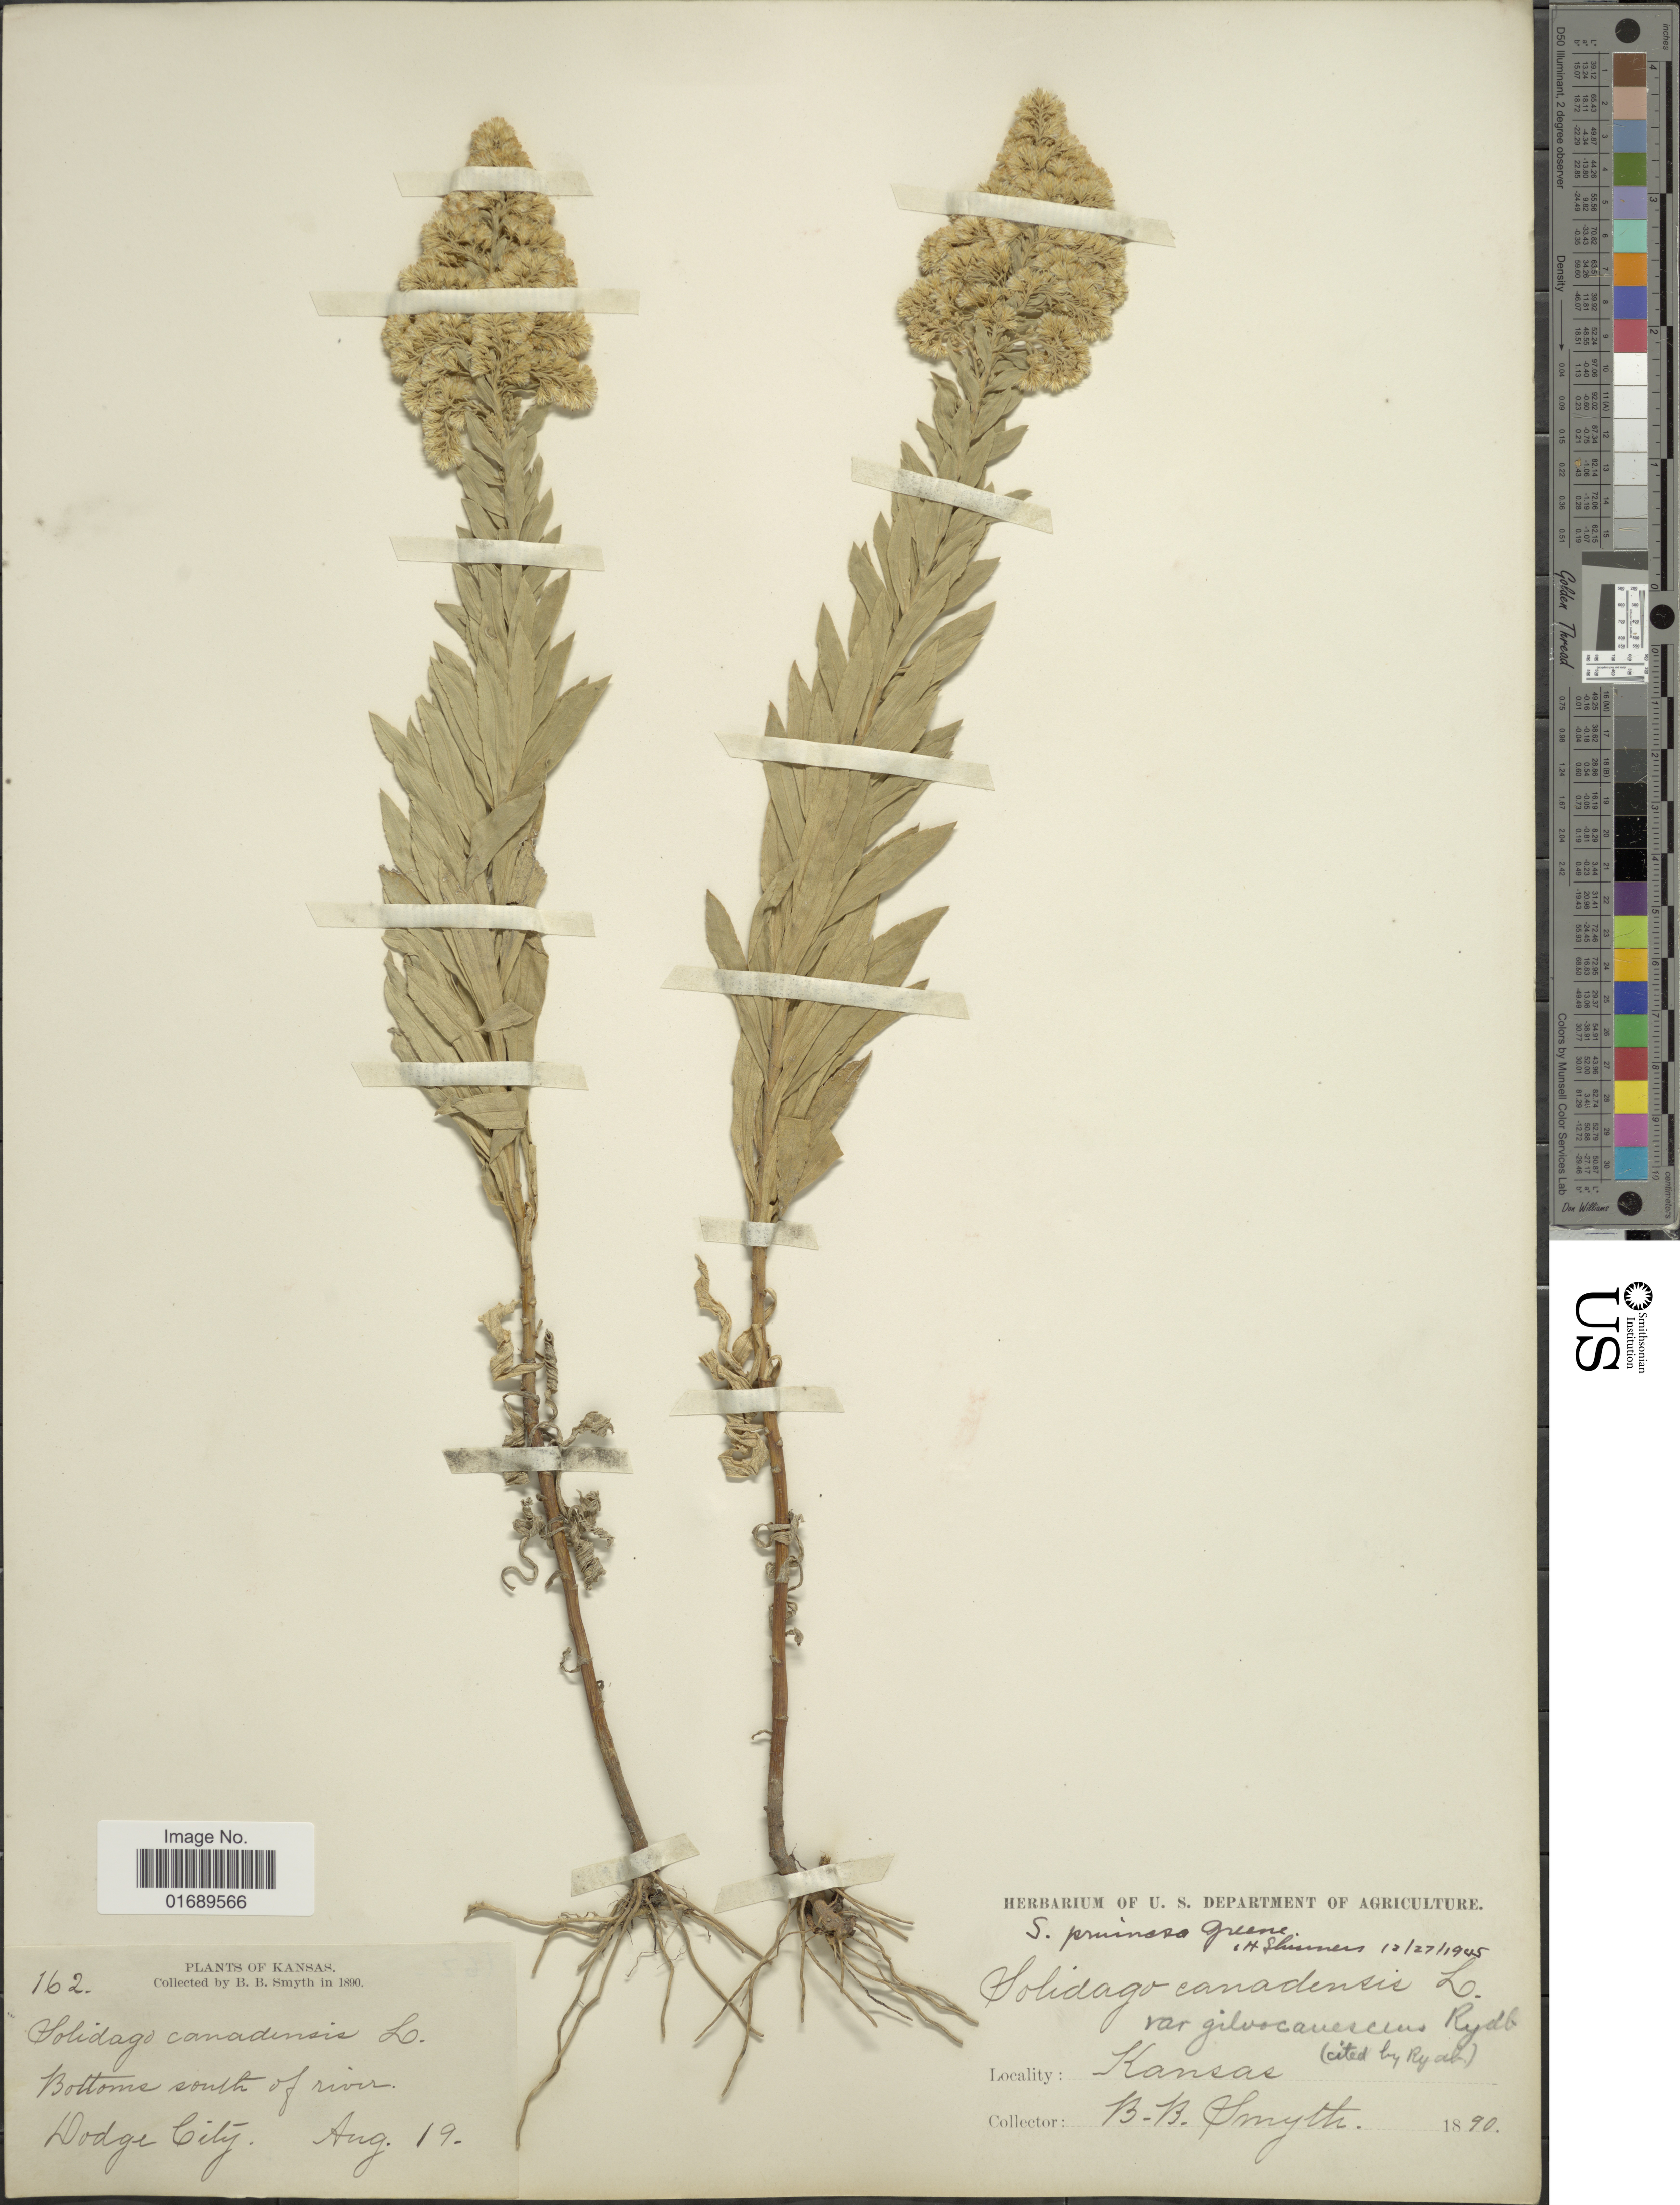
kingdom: Plantae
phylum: Tracheophyta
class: Magnoliopsida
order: Asterales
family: Asteraceae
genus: Solidago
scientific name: Solidago pruinosa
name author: Greene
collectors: B. Smyth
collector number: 162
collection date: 1890-08-19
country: United States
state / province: Kansas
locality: Bottoms south of river, Dodge City